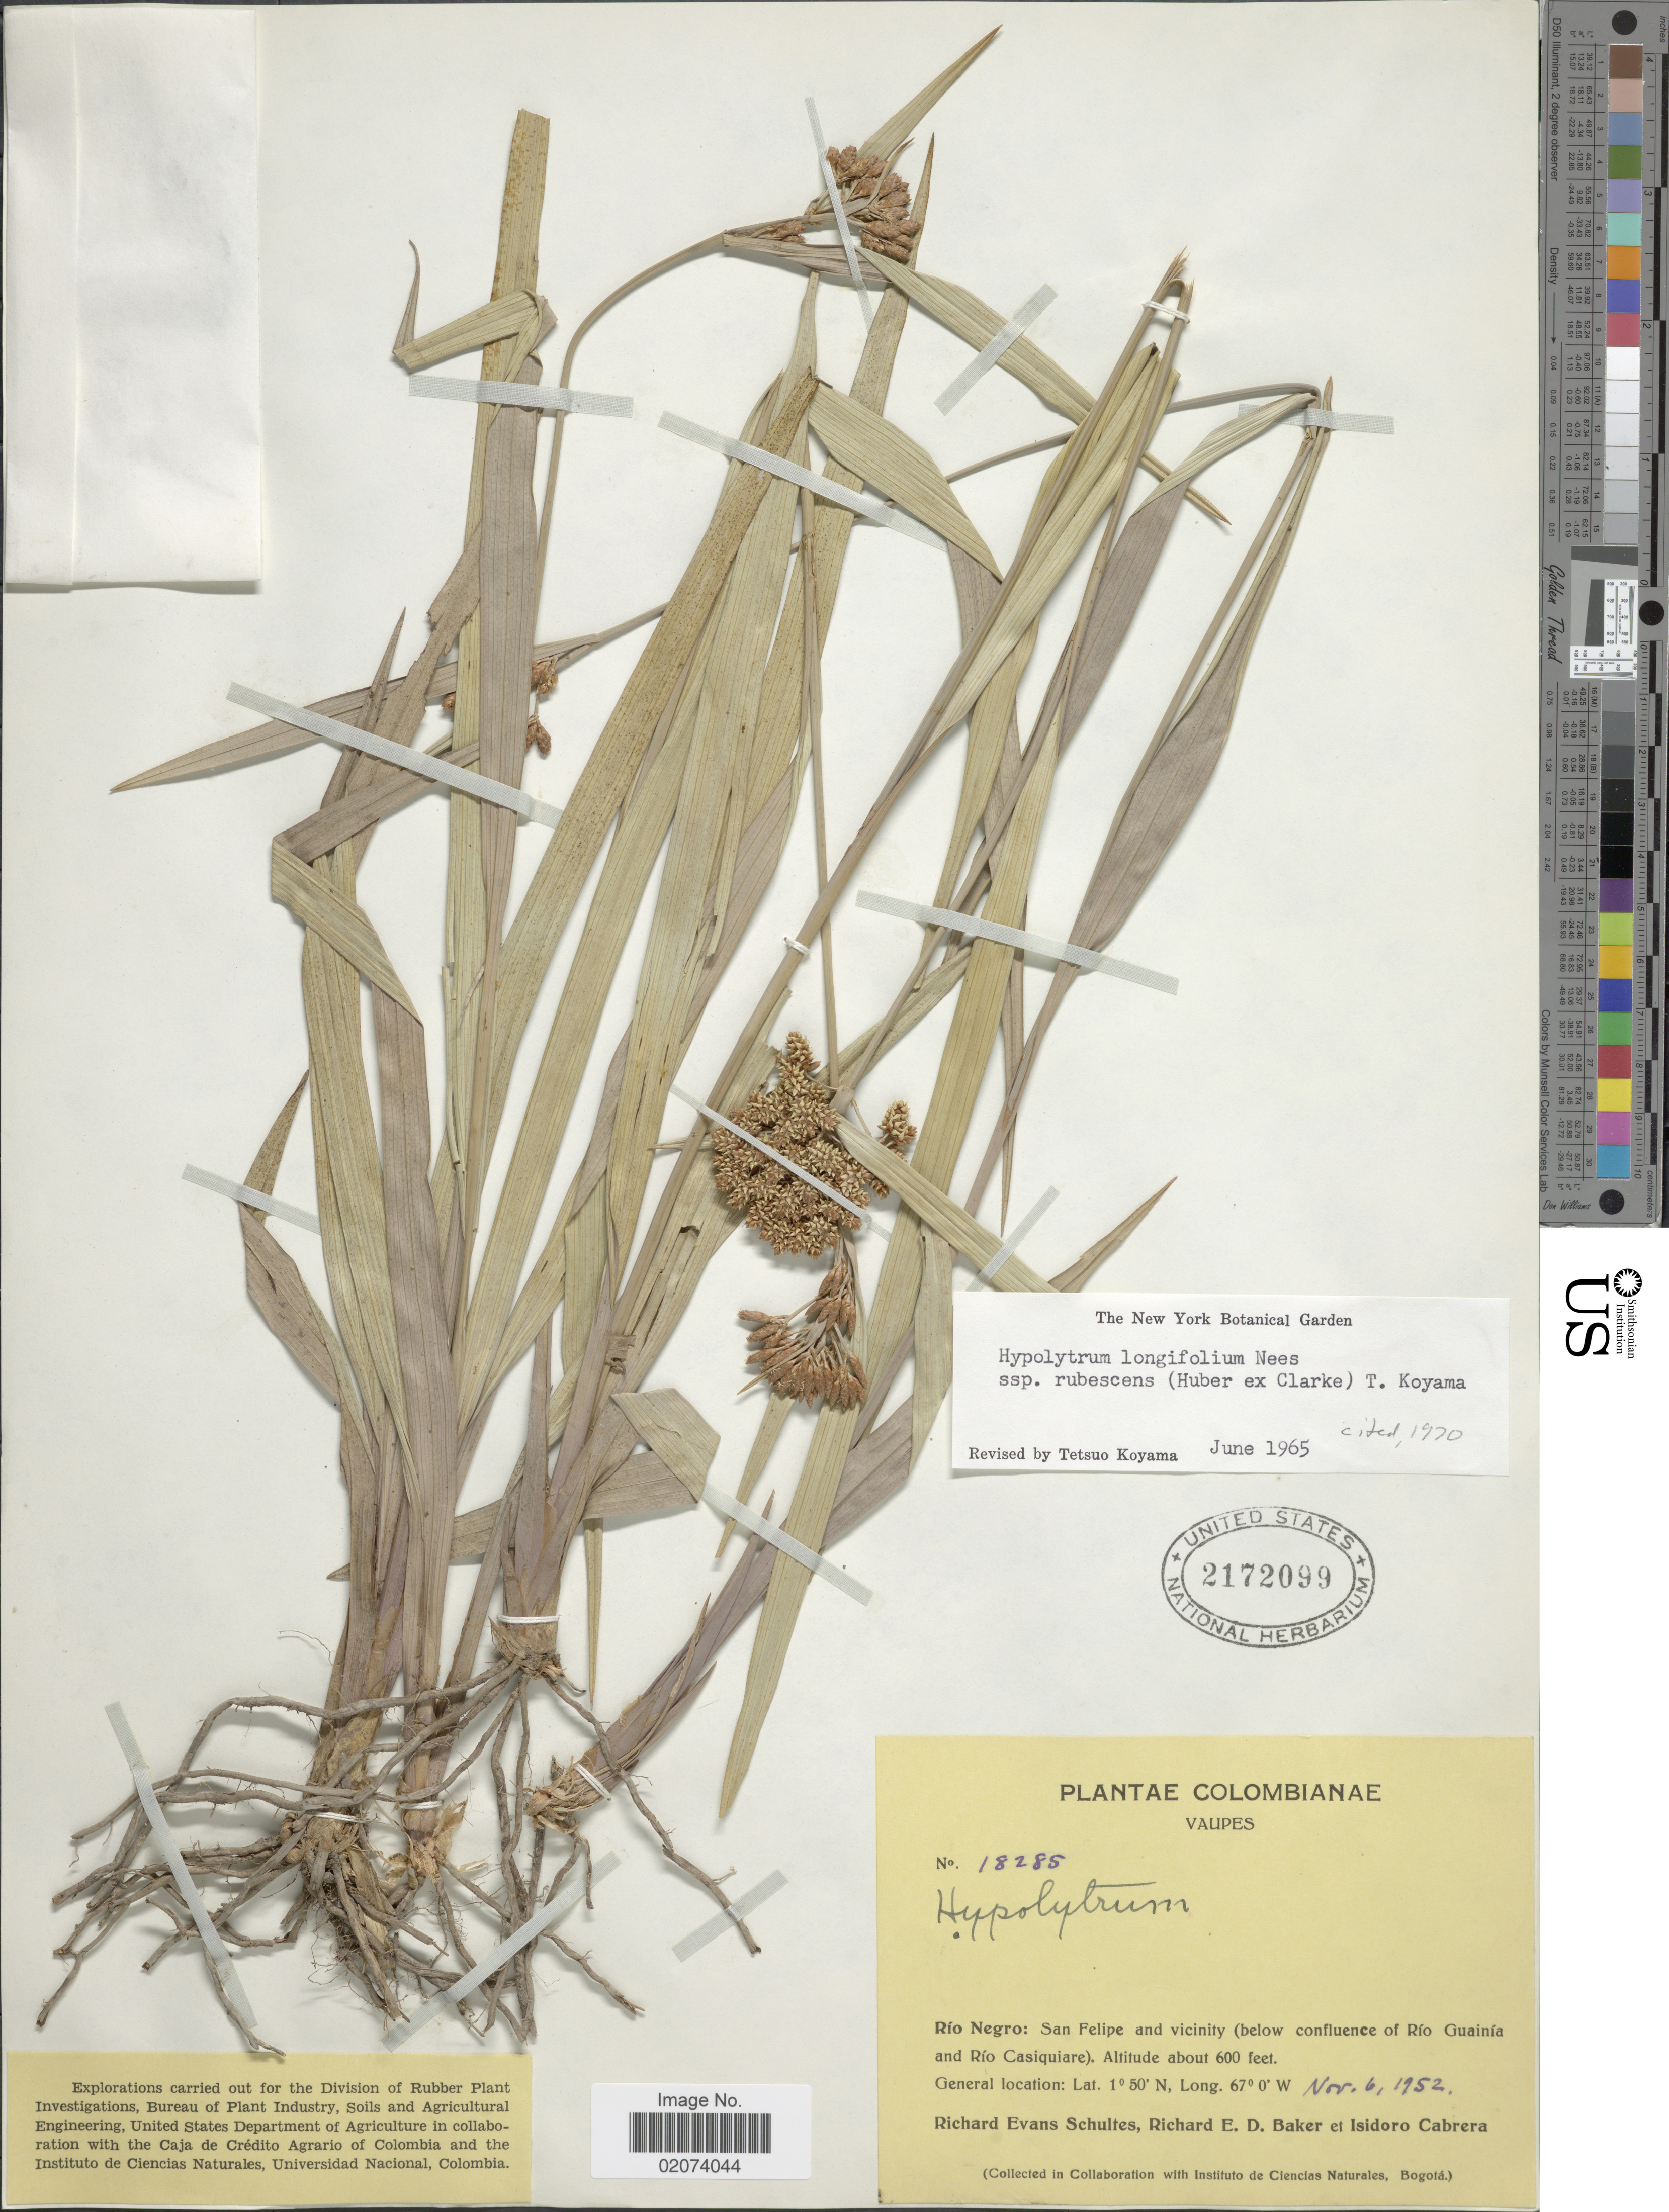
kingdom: Plantae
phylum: Tracheophyta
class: Liliopsida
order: Poales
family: Cyperaceae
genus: Hypolytrum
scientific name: Hypolytrum longifolium subsp. rubescens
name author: (Huber ex C.B. Clarke) T. Koyama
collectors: R. E. Schultes, R. E. D. Baker & I. Cabrera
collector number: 18285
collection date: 1952-11-06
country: Colombia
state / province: Vaupés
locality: Rio Negro, San Felipe and Vicinity (below confluence of Rio Guainia and Rio Casiquiare)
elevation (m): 183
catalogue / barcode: US 2172099